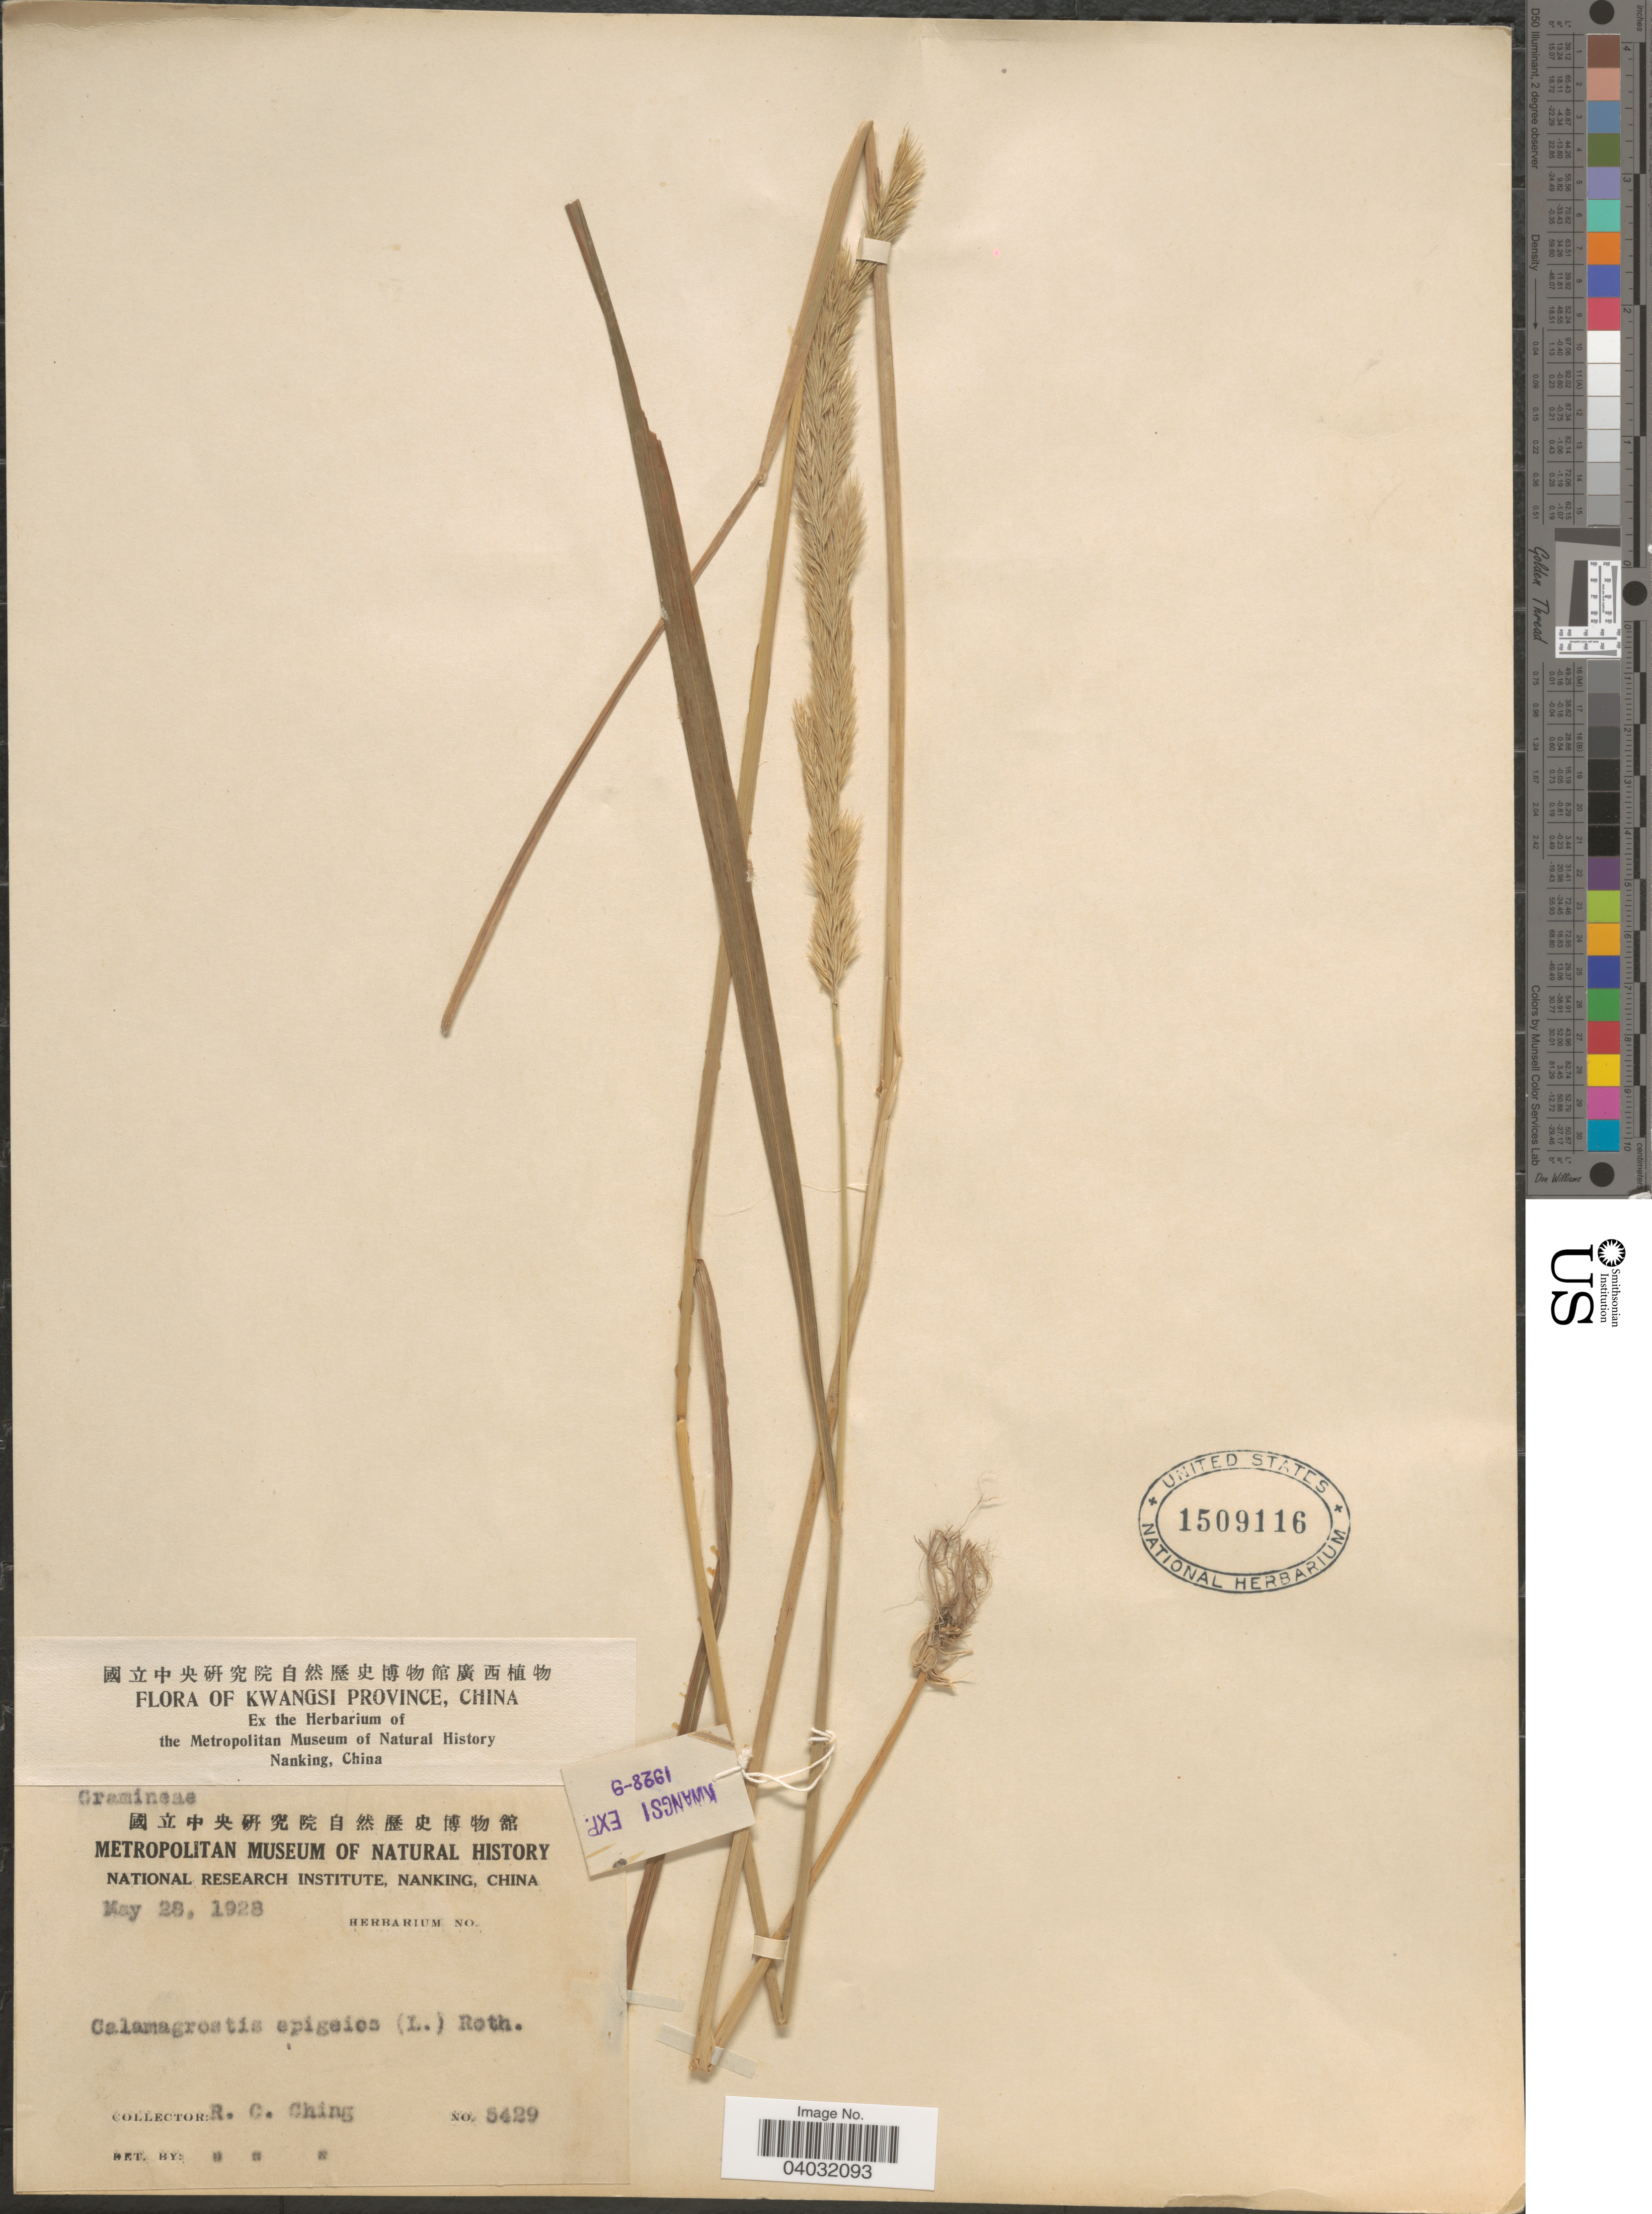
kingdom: Plantae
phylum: Tracheophyta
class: Liliopsida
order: Poales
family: Poaceae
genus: Calamagrostis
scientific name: Calamagrostis epigeios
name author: (L.) Roth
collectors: R. C. Ching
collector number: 5429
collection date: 1928-05-28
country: China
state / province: Guangxi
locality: Kwangsi Province.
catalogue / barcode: US 1509116